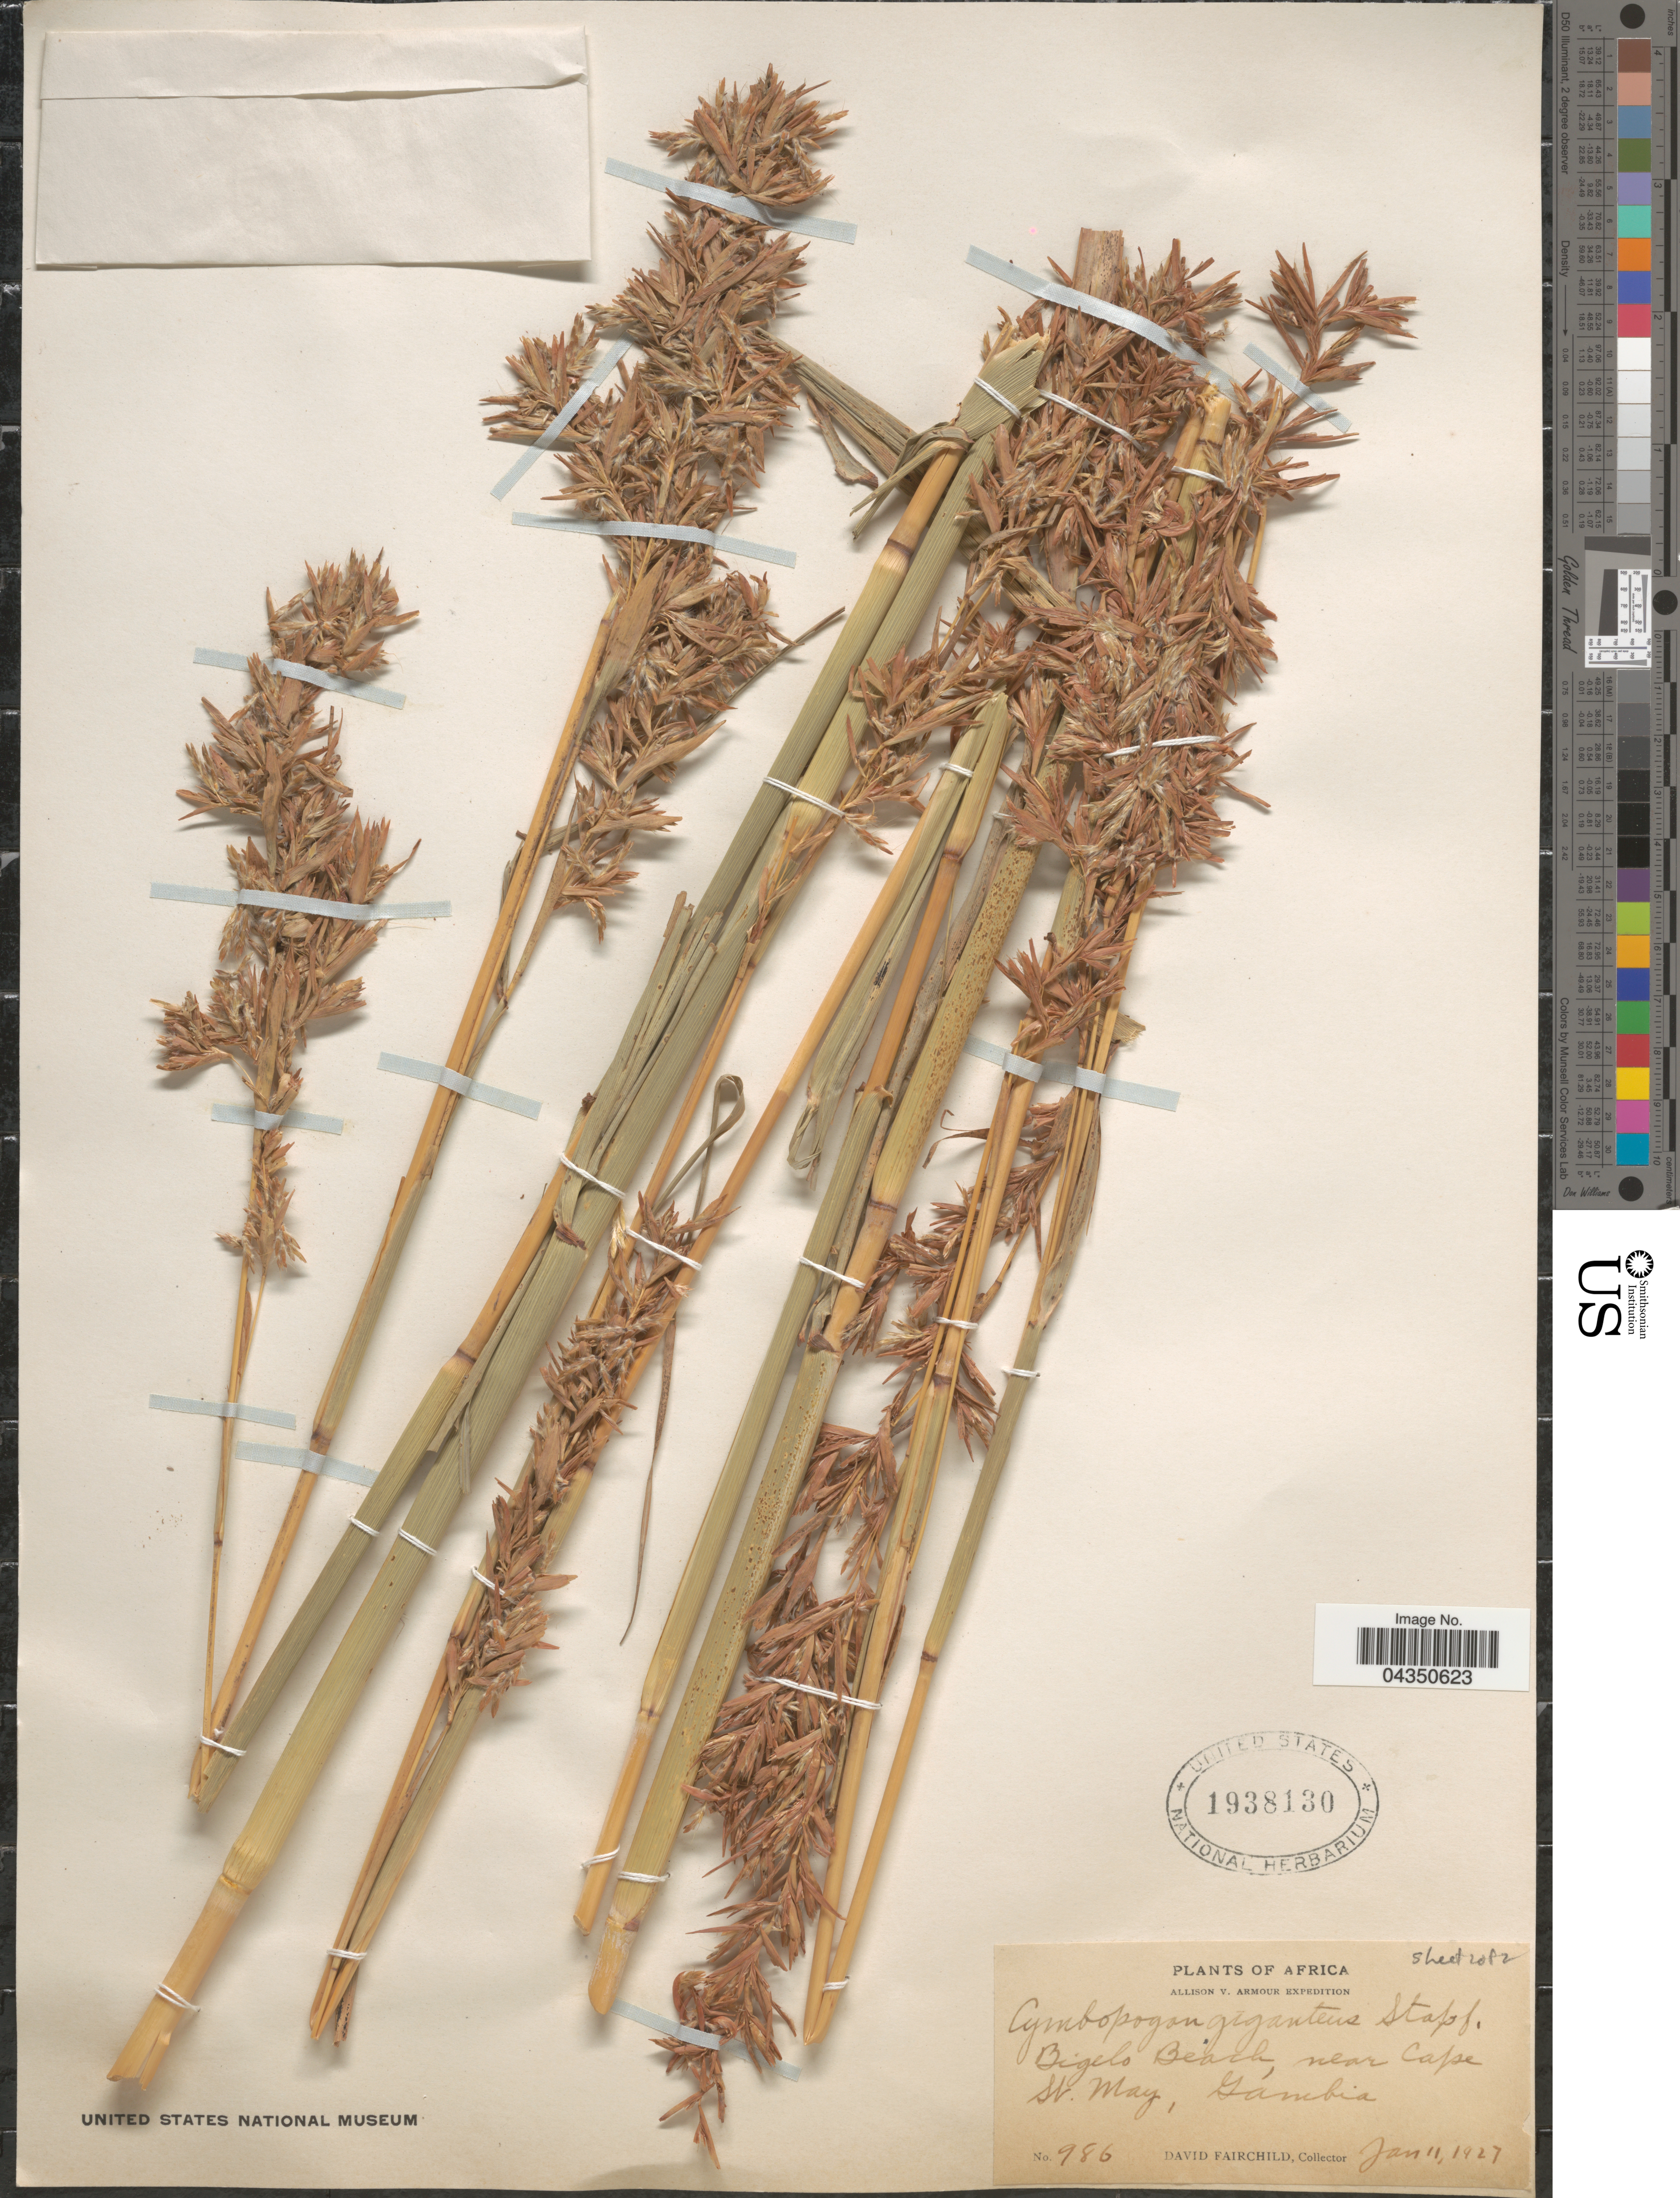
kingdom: Plantae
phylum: Tracheophyta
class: Liliopsida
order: Poales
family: Poaceae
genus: Cymbopogon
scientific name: Cymbopogon giganteus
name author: Chiov.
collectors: D. Fairchild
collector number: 986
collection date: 1927-01-11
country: Gambia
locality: Africa. Allison V. Armour Expedition. Bigelo Beach, near Cape St. May, Gambia.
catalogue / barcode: US 1938130